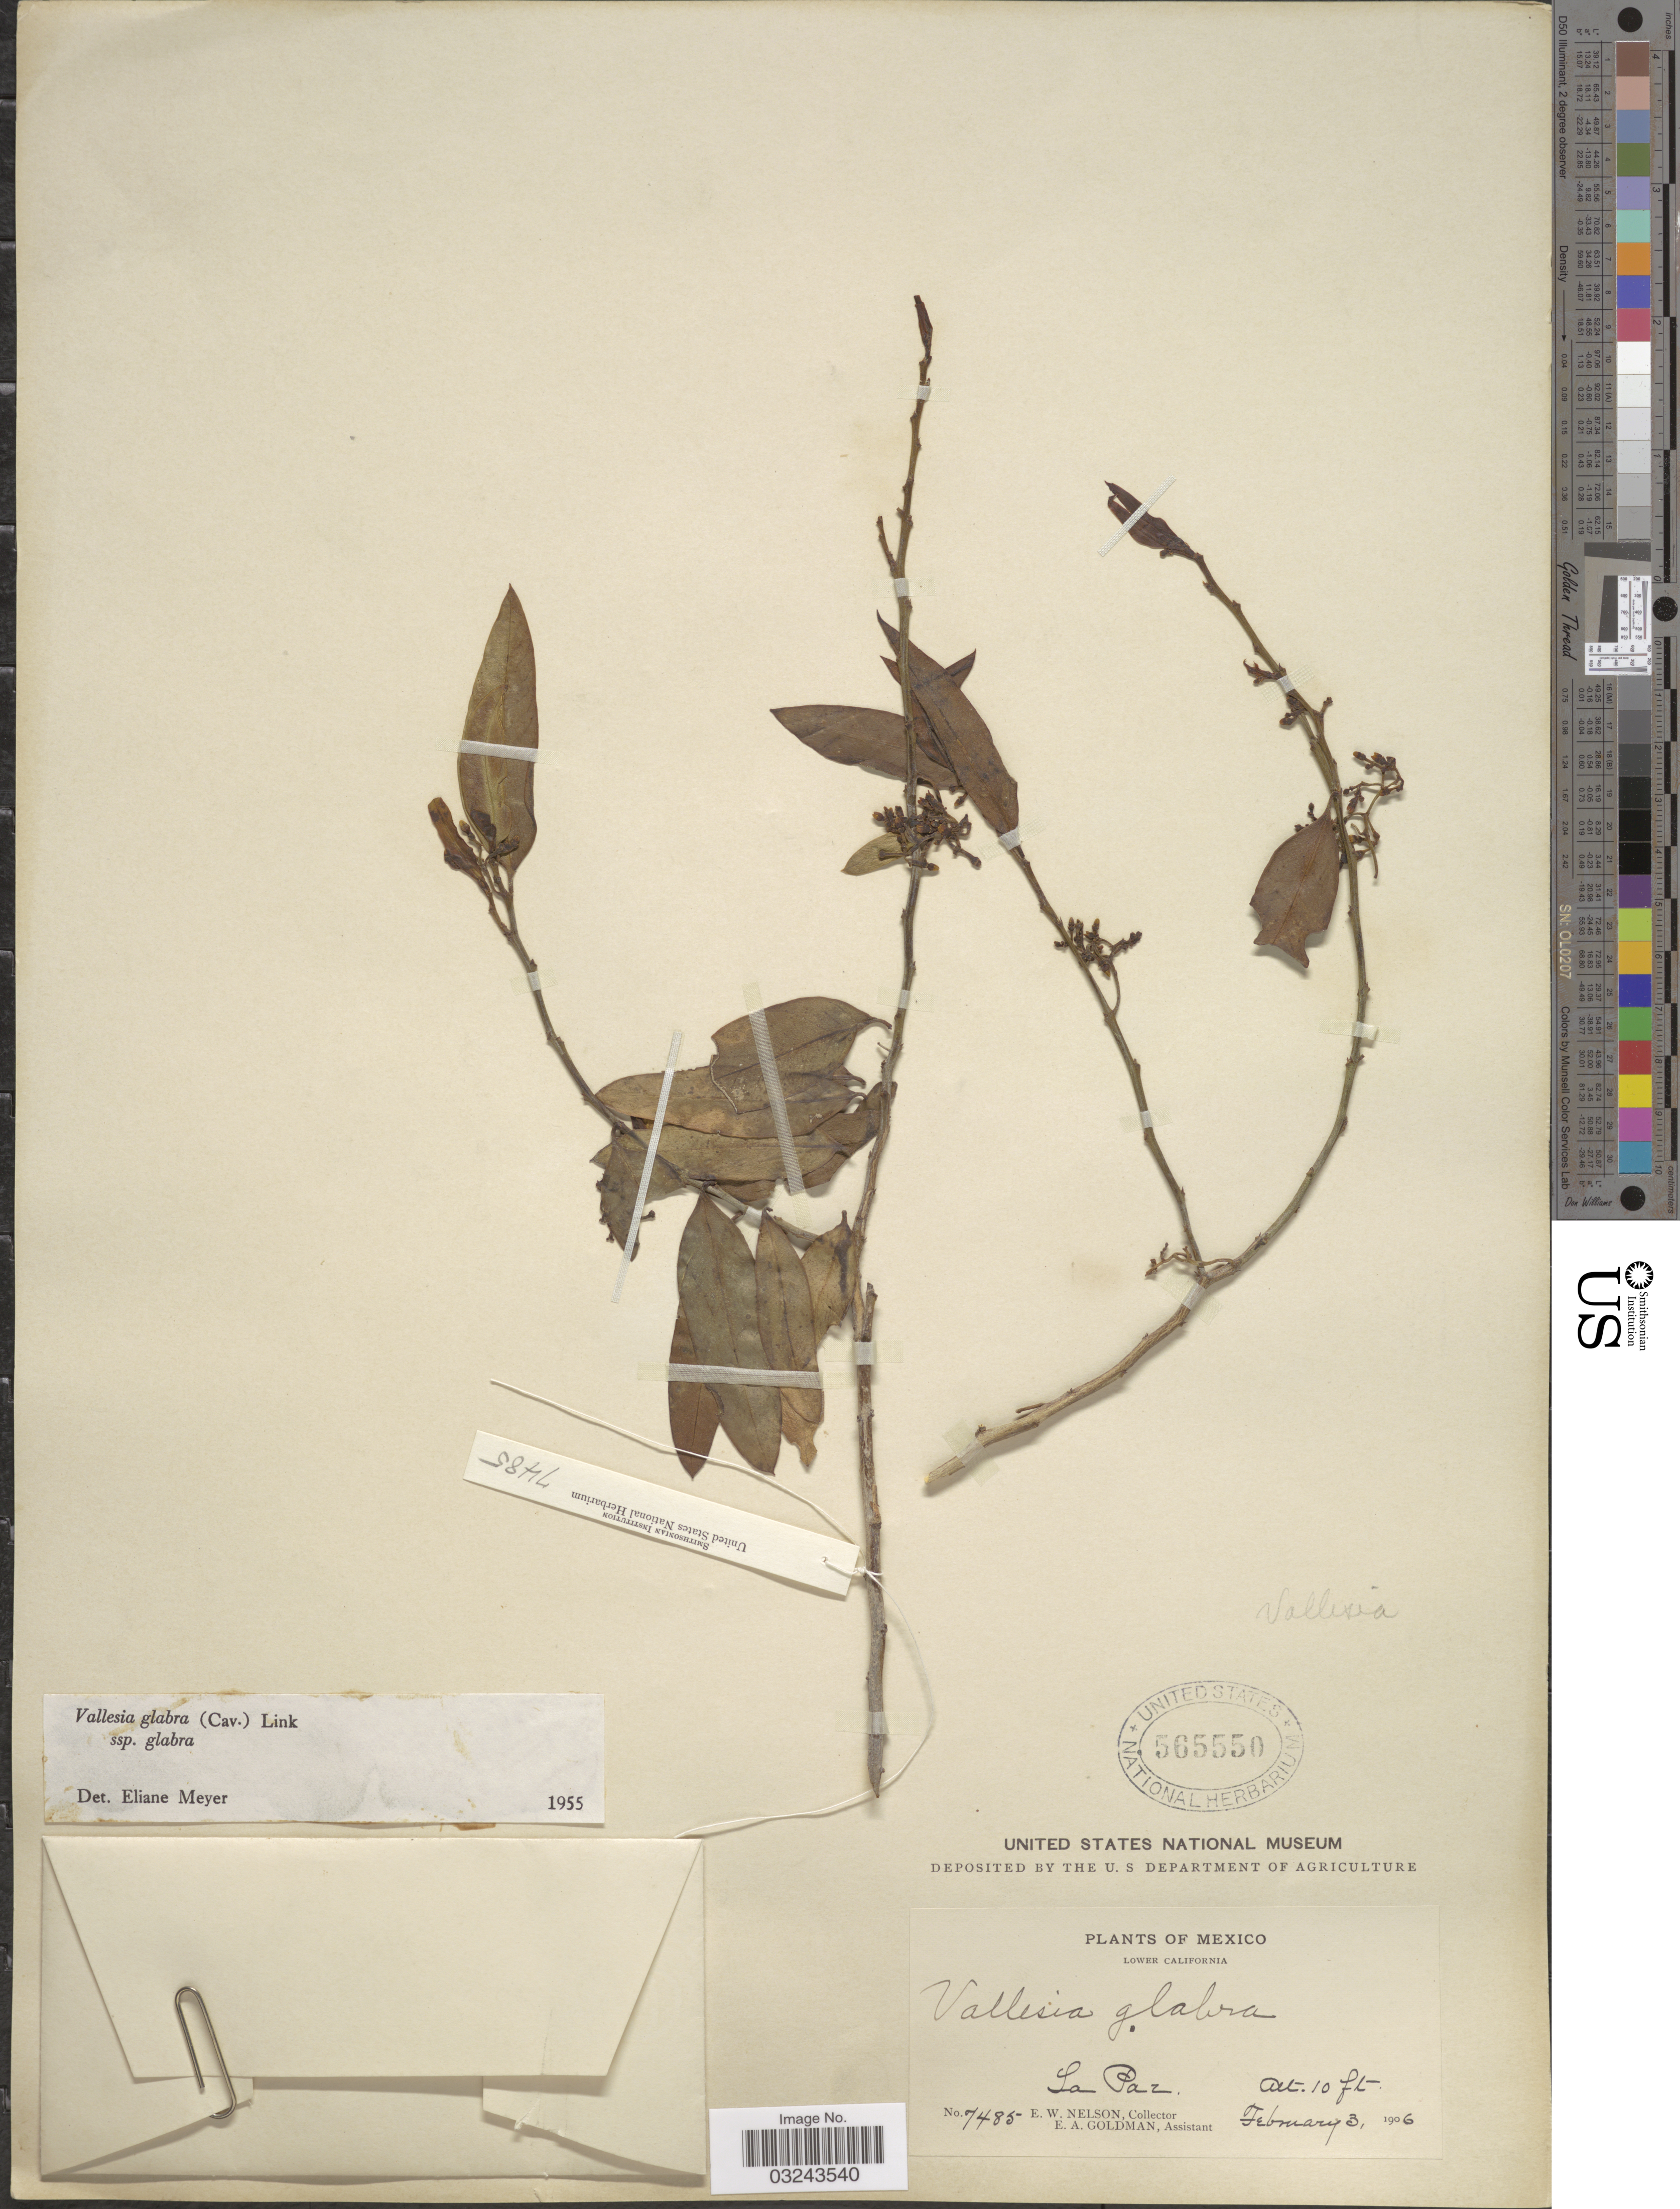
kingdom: Plantae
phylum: Tracheophyta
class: Magnoliopsida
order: Gentianales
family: Apocynaceae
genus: Vallesia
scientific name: Vallesia glabra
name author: (Cav.) Link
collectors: E. W. Nelson & E. A. Goldman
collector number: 7485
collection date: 1906-02-03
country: Mexico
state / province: Baja California Sur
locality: Lower California, La Paz.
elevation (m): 3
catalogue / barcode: US 565550